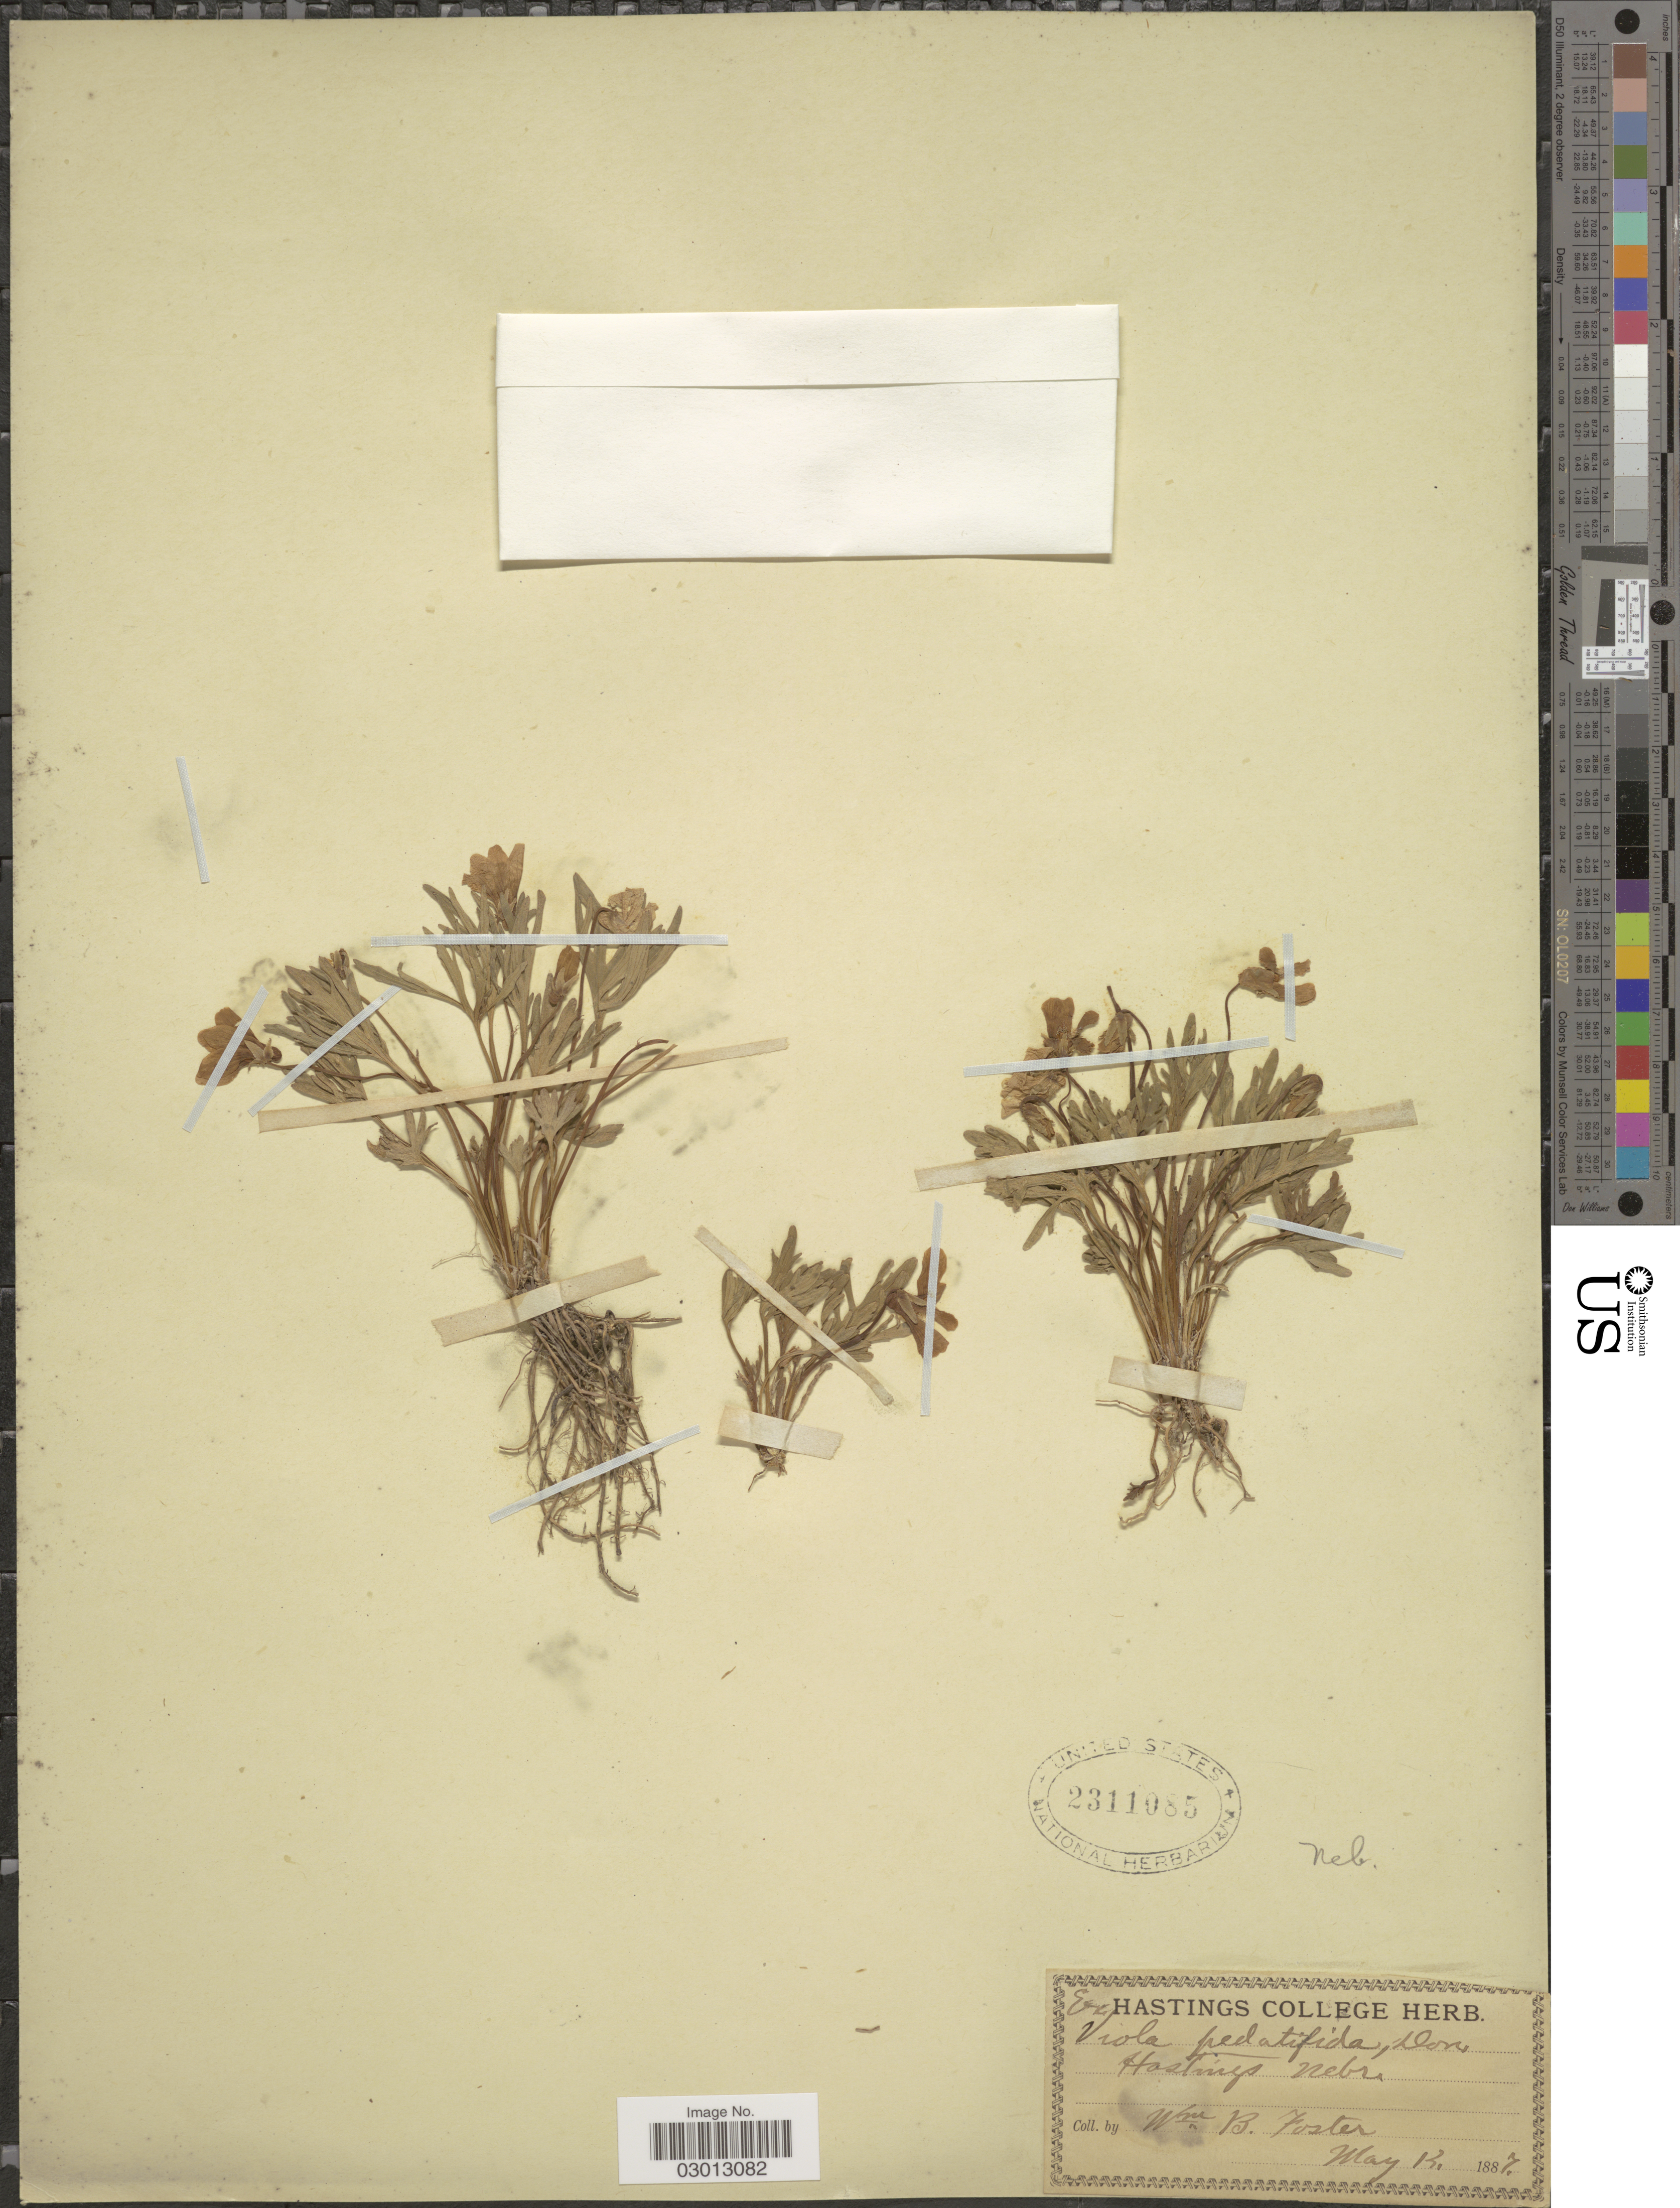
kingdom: Plantae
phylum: Tracheophyta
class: Magnoliopsida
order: Malpighiales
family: Violaceae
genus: Viola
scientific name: Viola pedatifida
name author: G. Don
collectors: W. Foster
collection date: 1887-05-13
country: United States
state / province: Nebraska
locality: Hastings Nebr.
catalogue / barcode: US 2311085